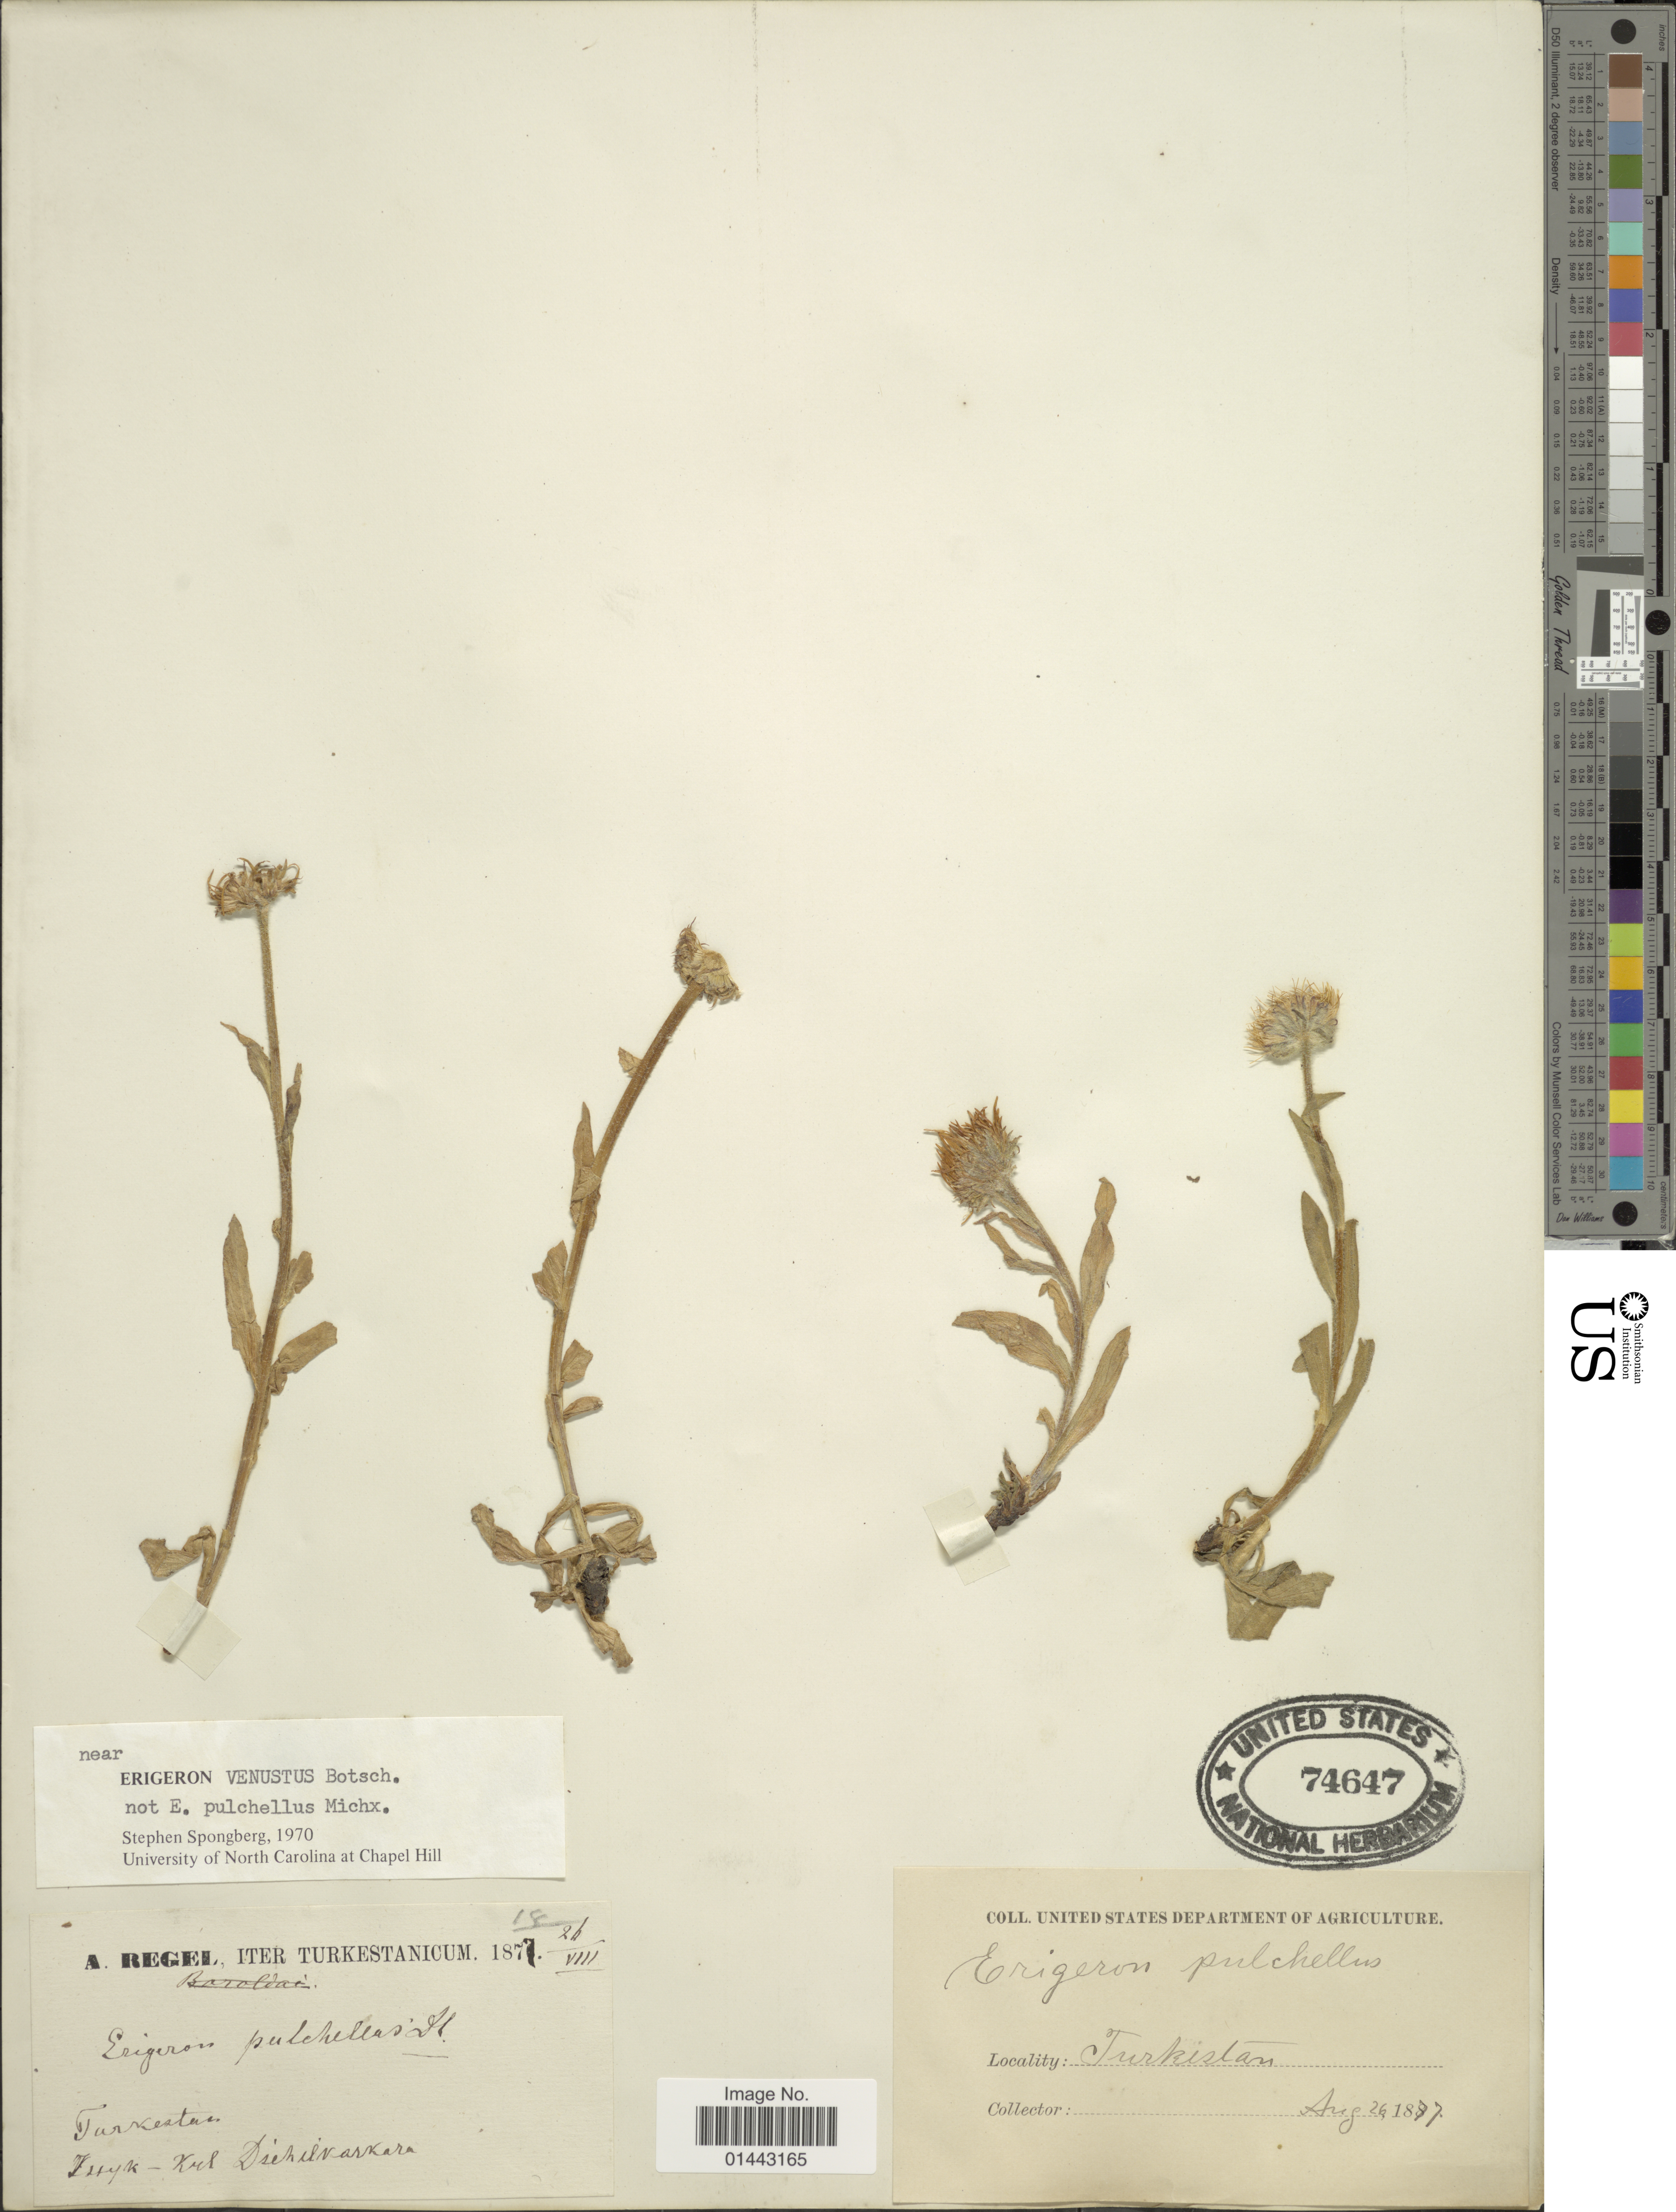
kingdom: Plantae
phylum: Tracheophyta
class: Magnoliopsida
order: Asterales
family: Asteraceae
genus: Erigeron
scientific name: Erigeron venustus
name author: Botsch.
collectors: A. Regel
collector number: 18*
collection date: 1877-08-26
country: Turkey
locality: Turkestan, Essyk-Kul Dichilvarkara. [interpreted]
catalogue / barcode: US 74647